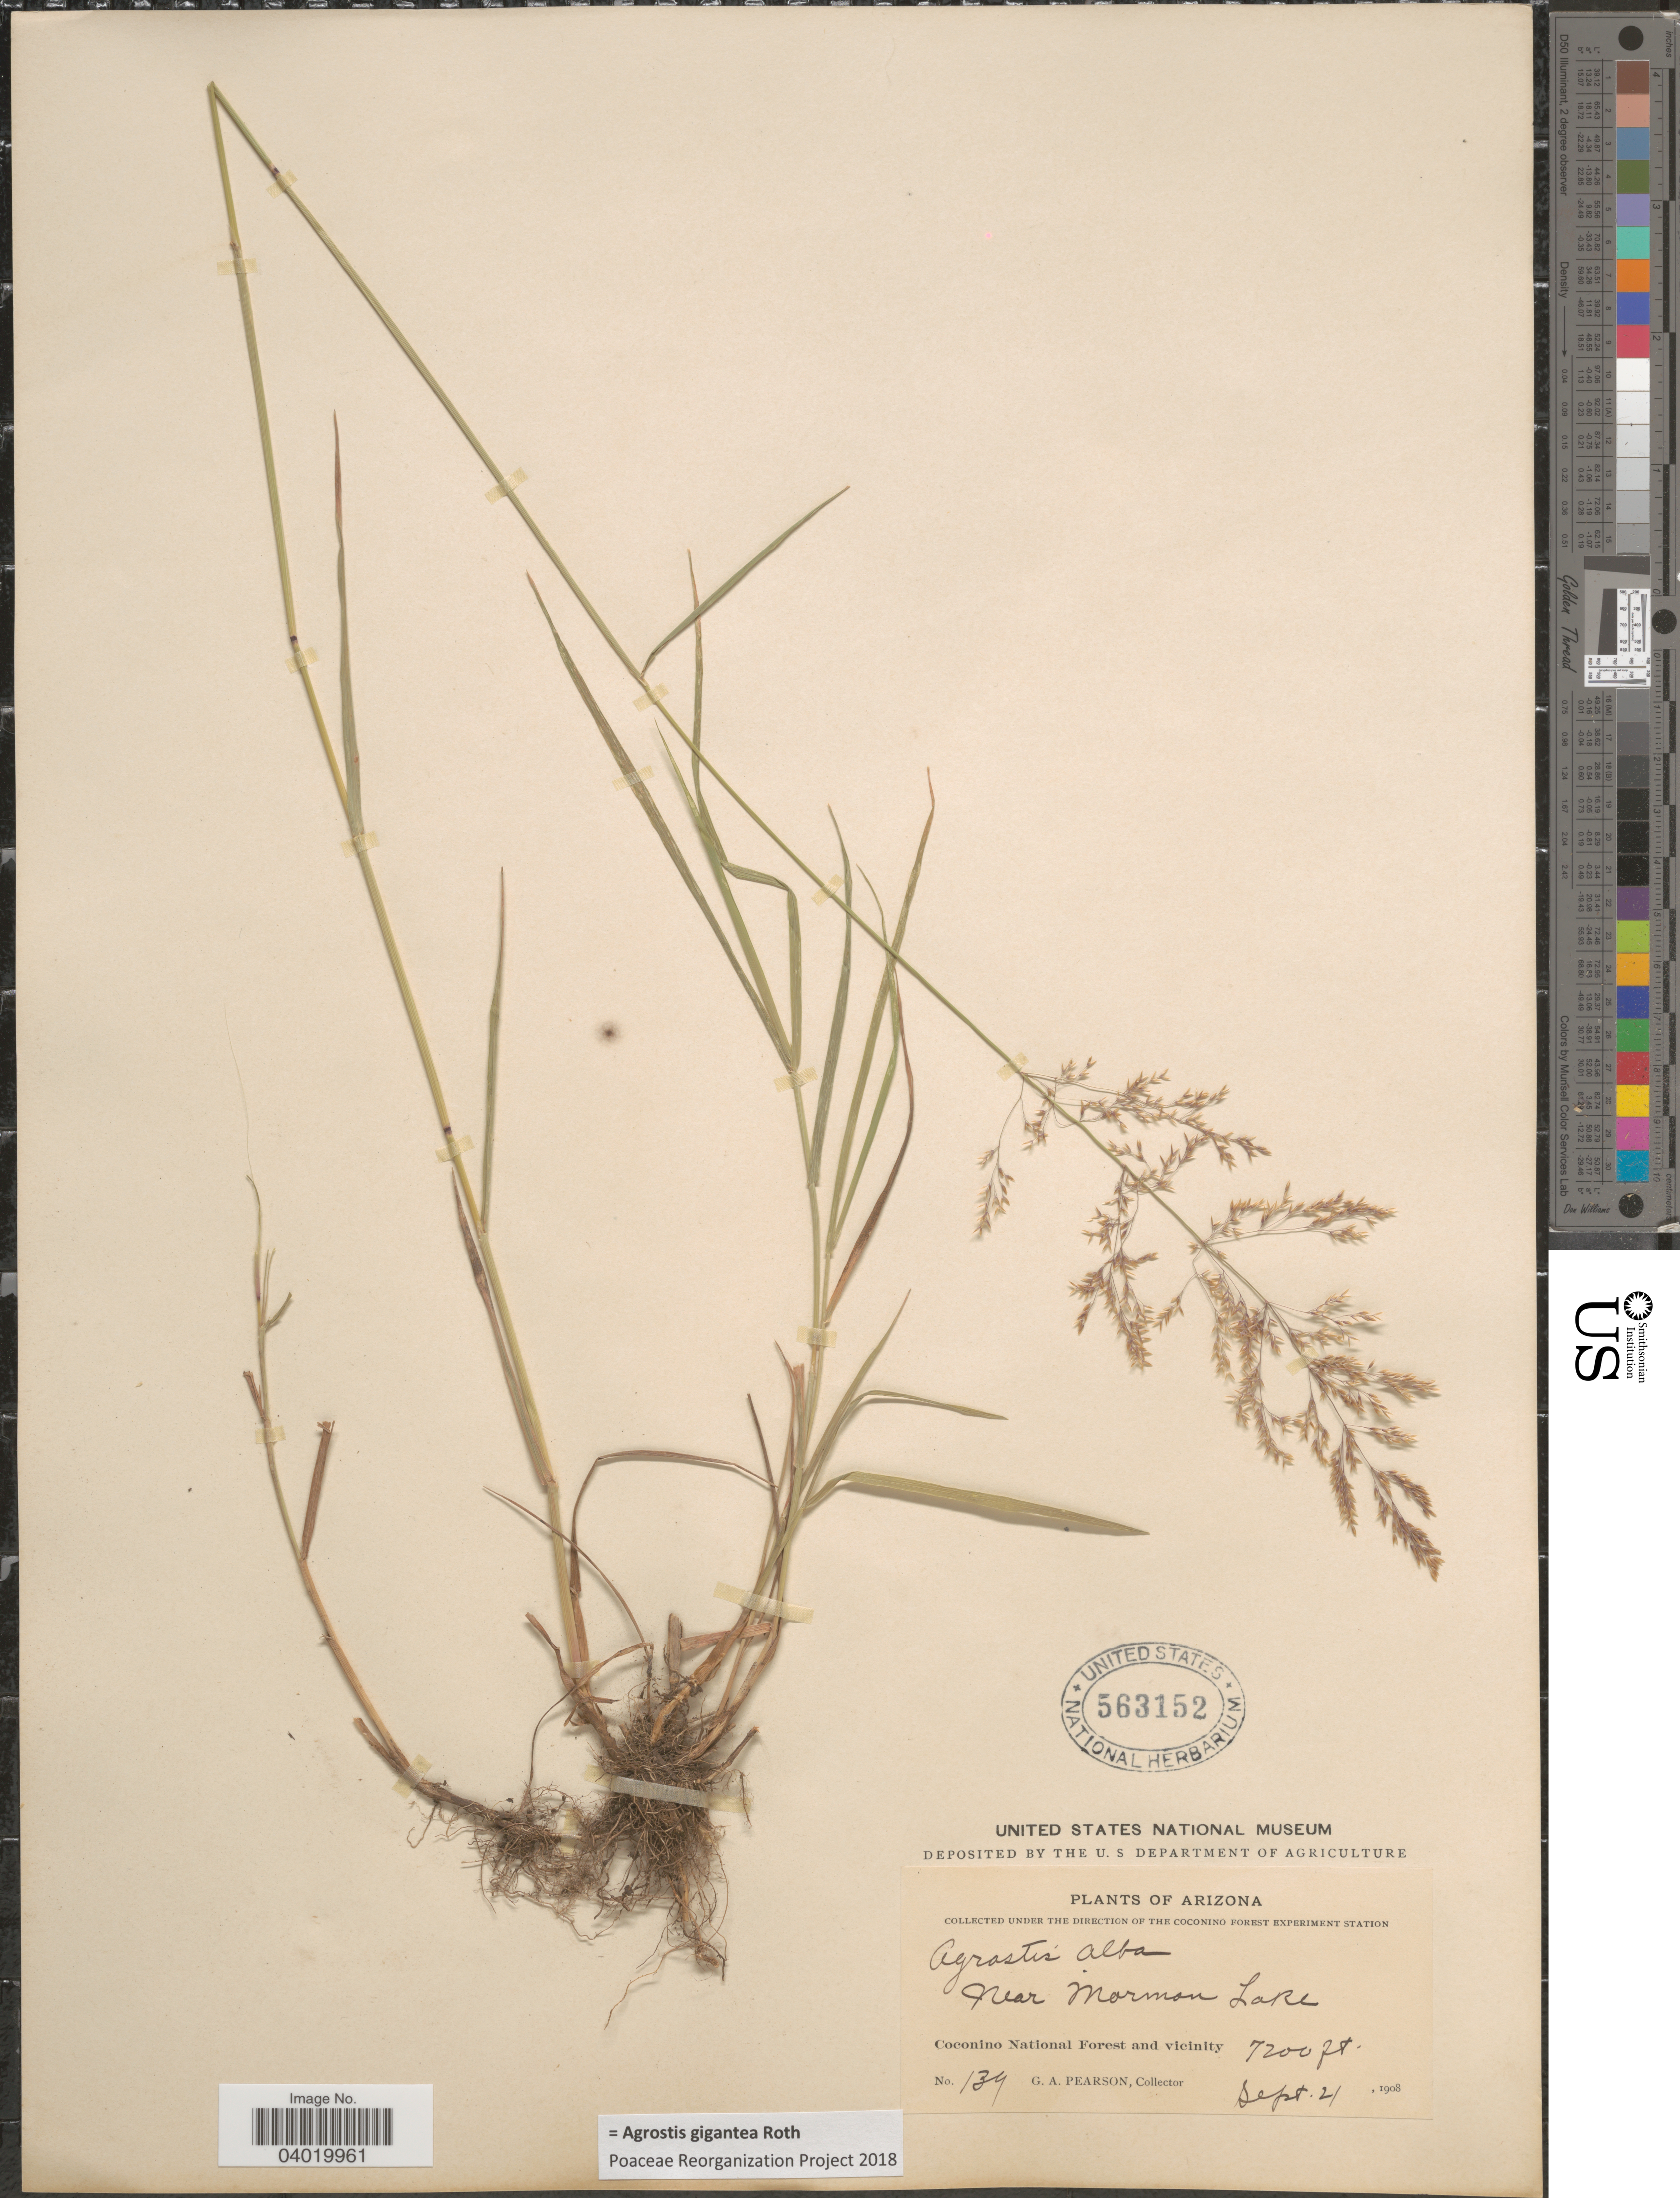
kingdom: Plantae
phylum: Tracheophyta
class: Liliopsida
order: Poales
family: Poaceae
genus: Agrostis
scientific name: Agrostis gigantea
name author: Roth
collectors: G. Pearson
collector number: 139*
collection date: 1908-09-21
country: United States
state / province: Arizona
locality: Near Mormon Lake. Coconino National Forest and vicinity.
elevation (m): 2195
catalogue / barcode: US 563152